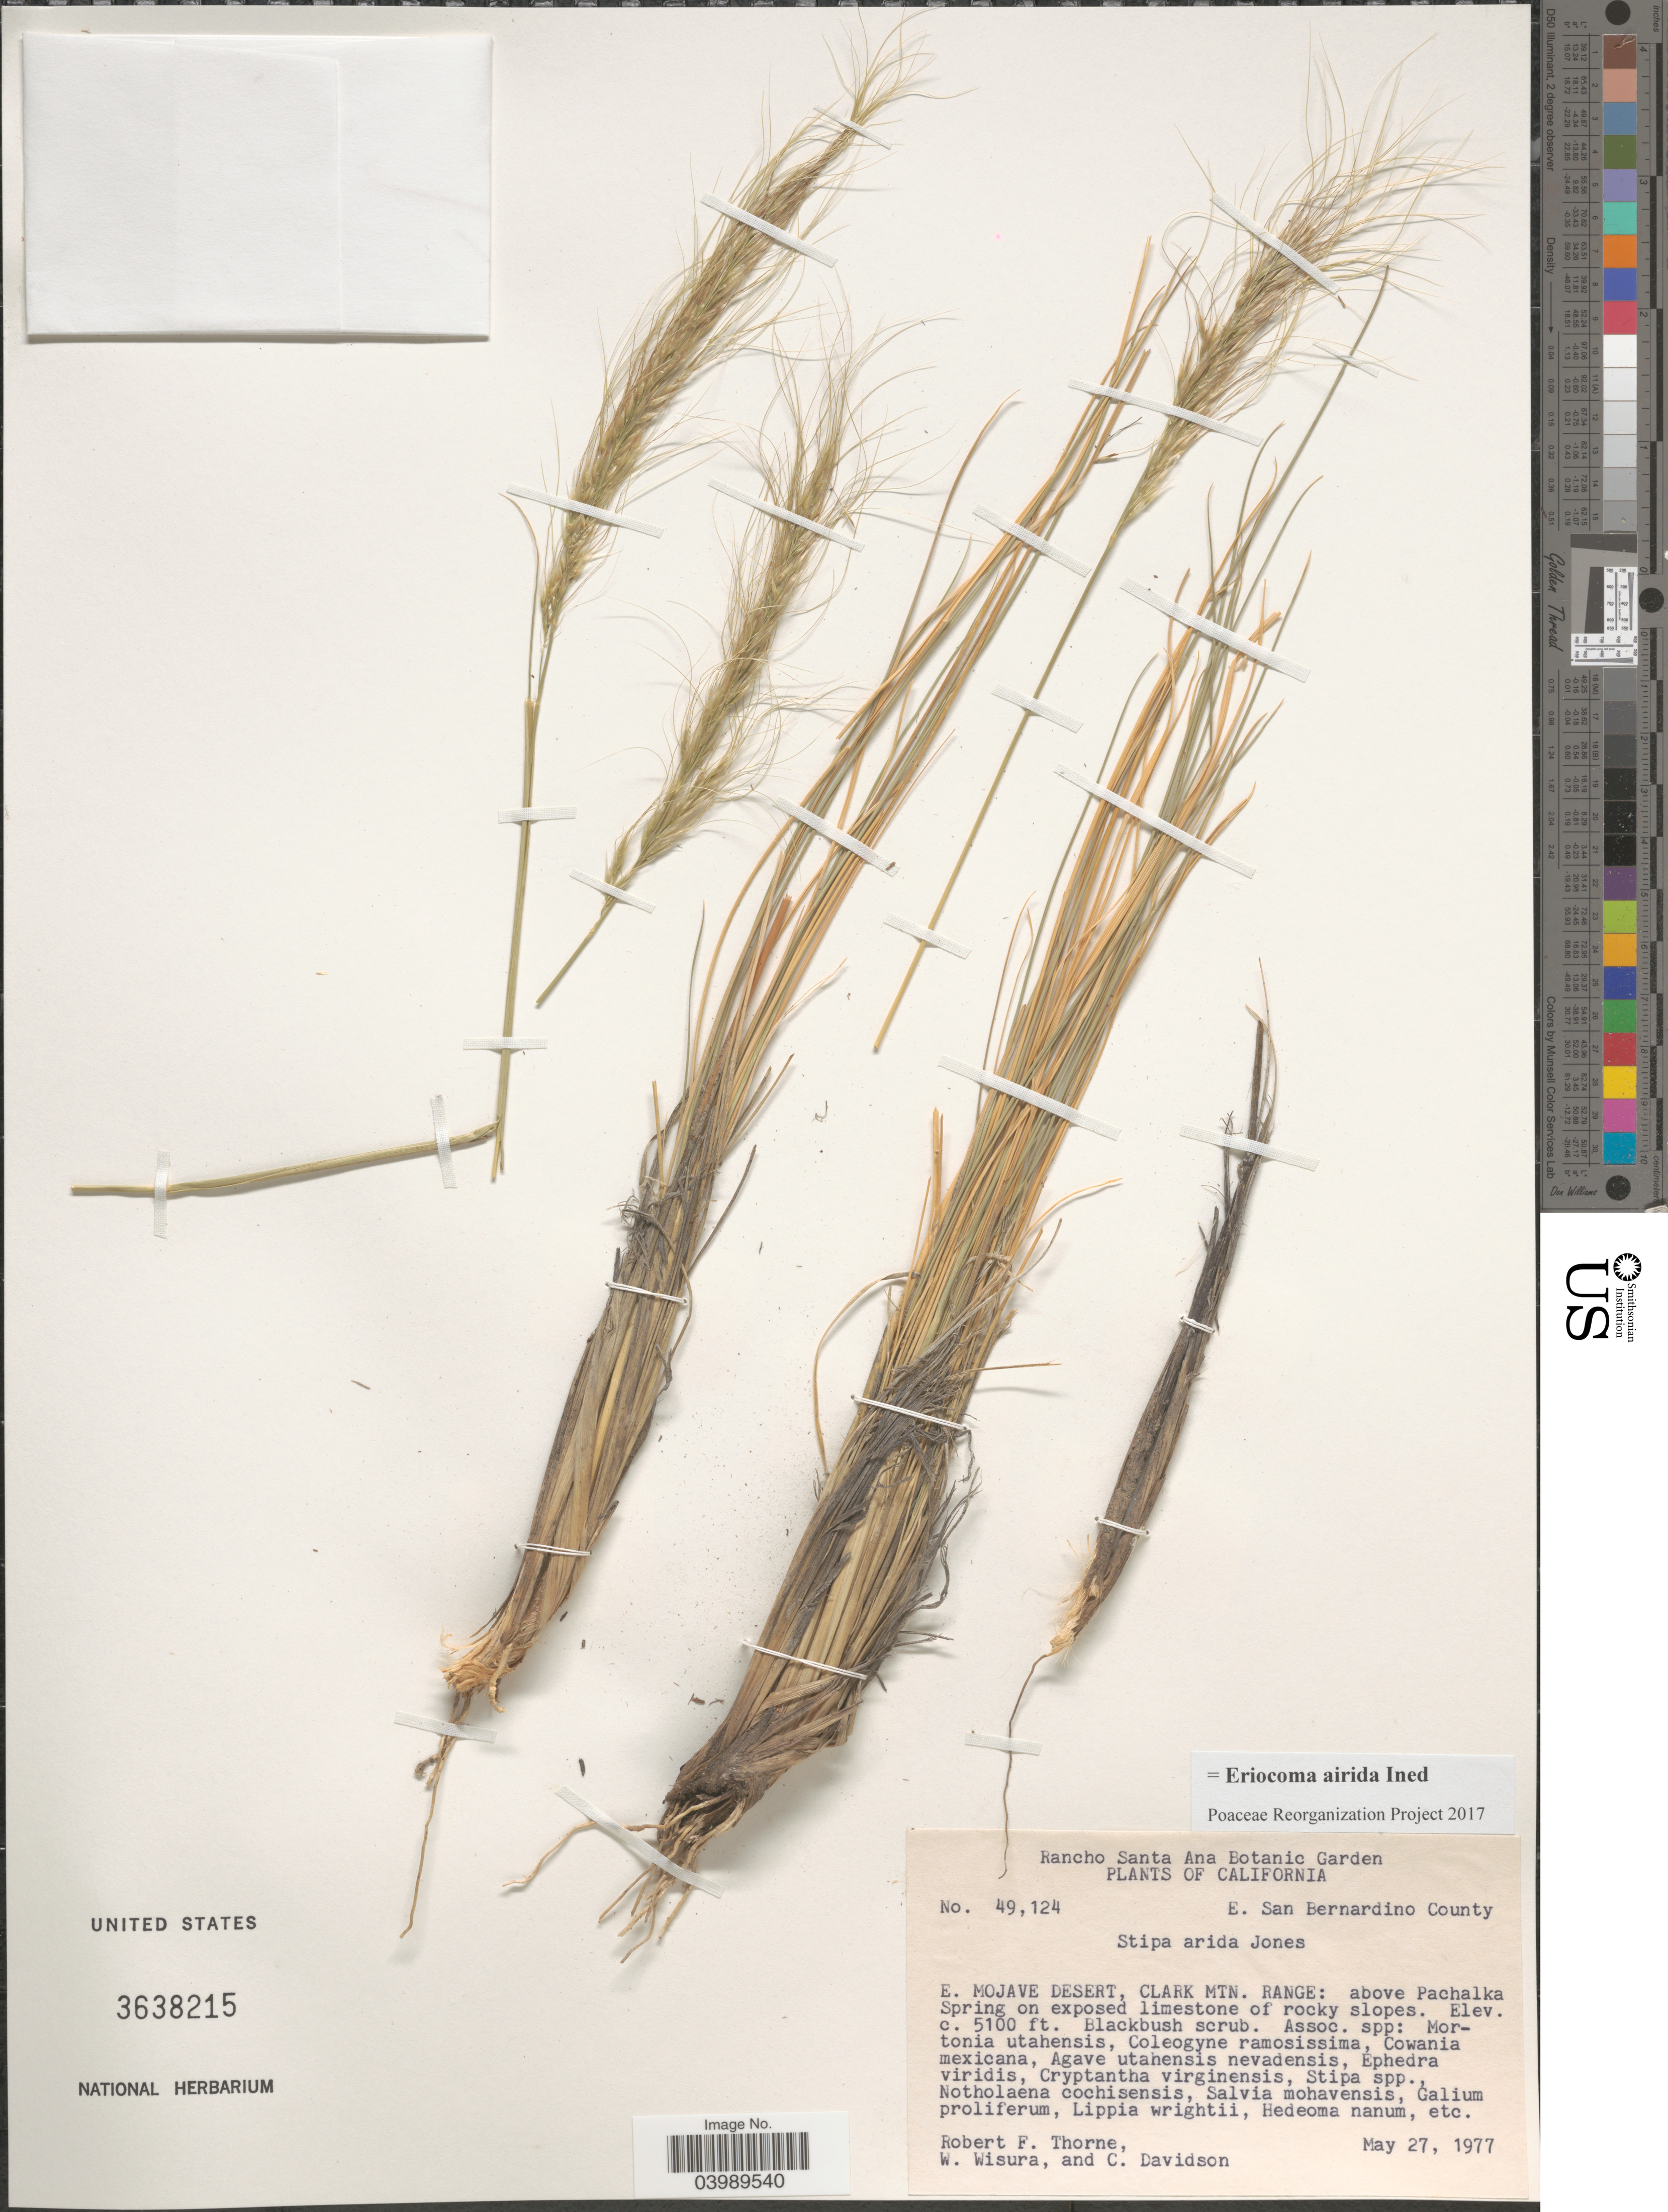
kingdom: Plantae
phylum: Tracheophyta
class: Liliopsida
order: Poales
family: Poaceae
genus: Eriocoma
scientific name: Eriocoma arida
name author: (M.E. Jones) Romasch.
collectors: R. F. Thorne, W. Wisura & C. Davidson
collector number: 49124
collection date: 1977-05-27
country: United States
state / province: California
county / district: San Bernardino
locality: E. San Bernardino County. E. Mojave Desert, Clark Mtn. Range: above Pachalka Spring on exposed limestone of rocky slopes.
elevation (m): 1554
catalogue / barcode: US 3638215